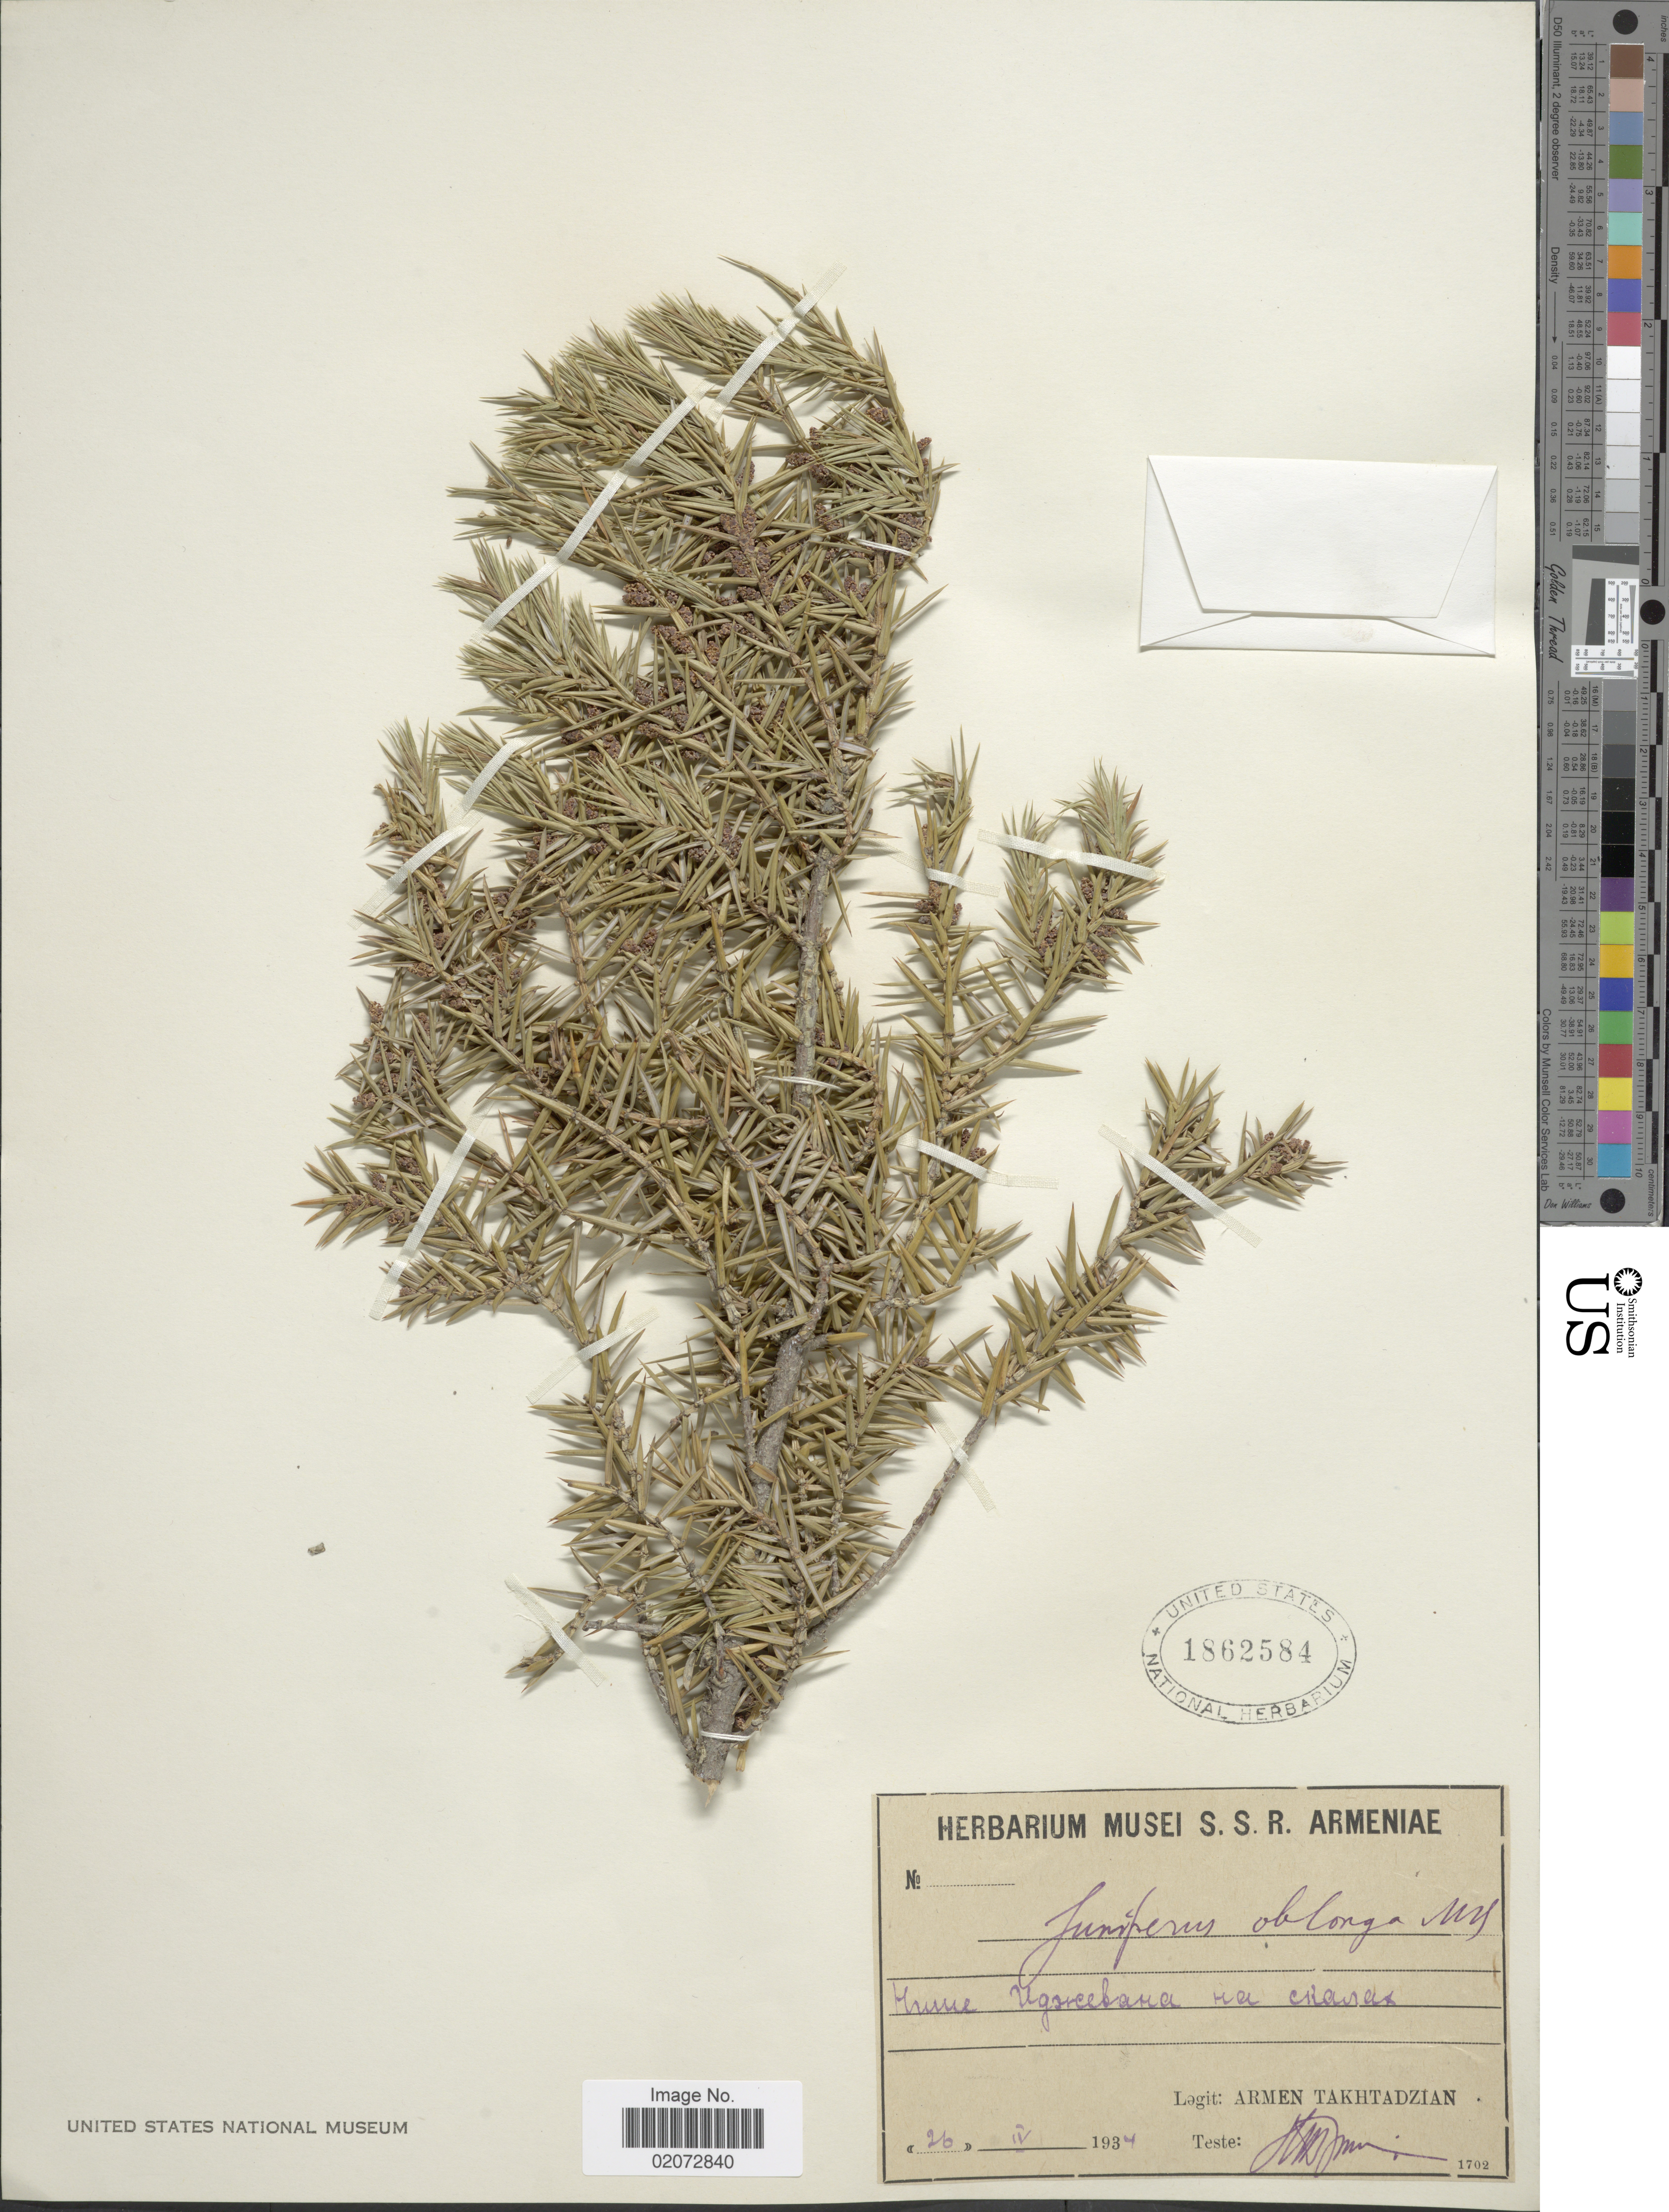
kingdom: Plantae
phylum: Tracheophyta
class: Pinopsida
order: Pinales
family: Cupressaceae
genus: Juniperus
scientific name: Juniperus oblonga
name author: M. Bieb.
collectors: A. L. Takhtajan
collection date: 1934-04-26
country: Armenia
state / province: Tavush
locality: Ijevan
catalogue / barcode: US 1862584